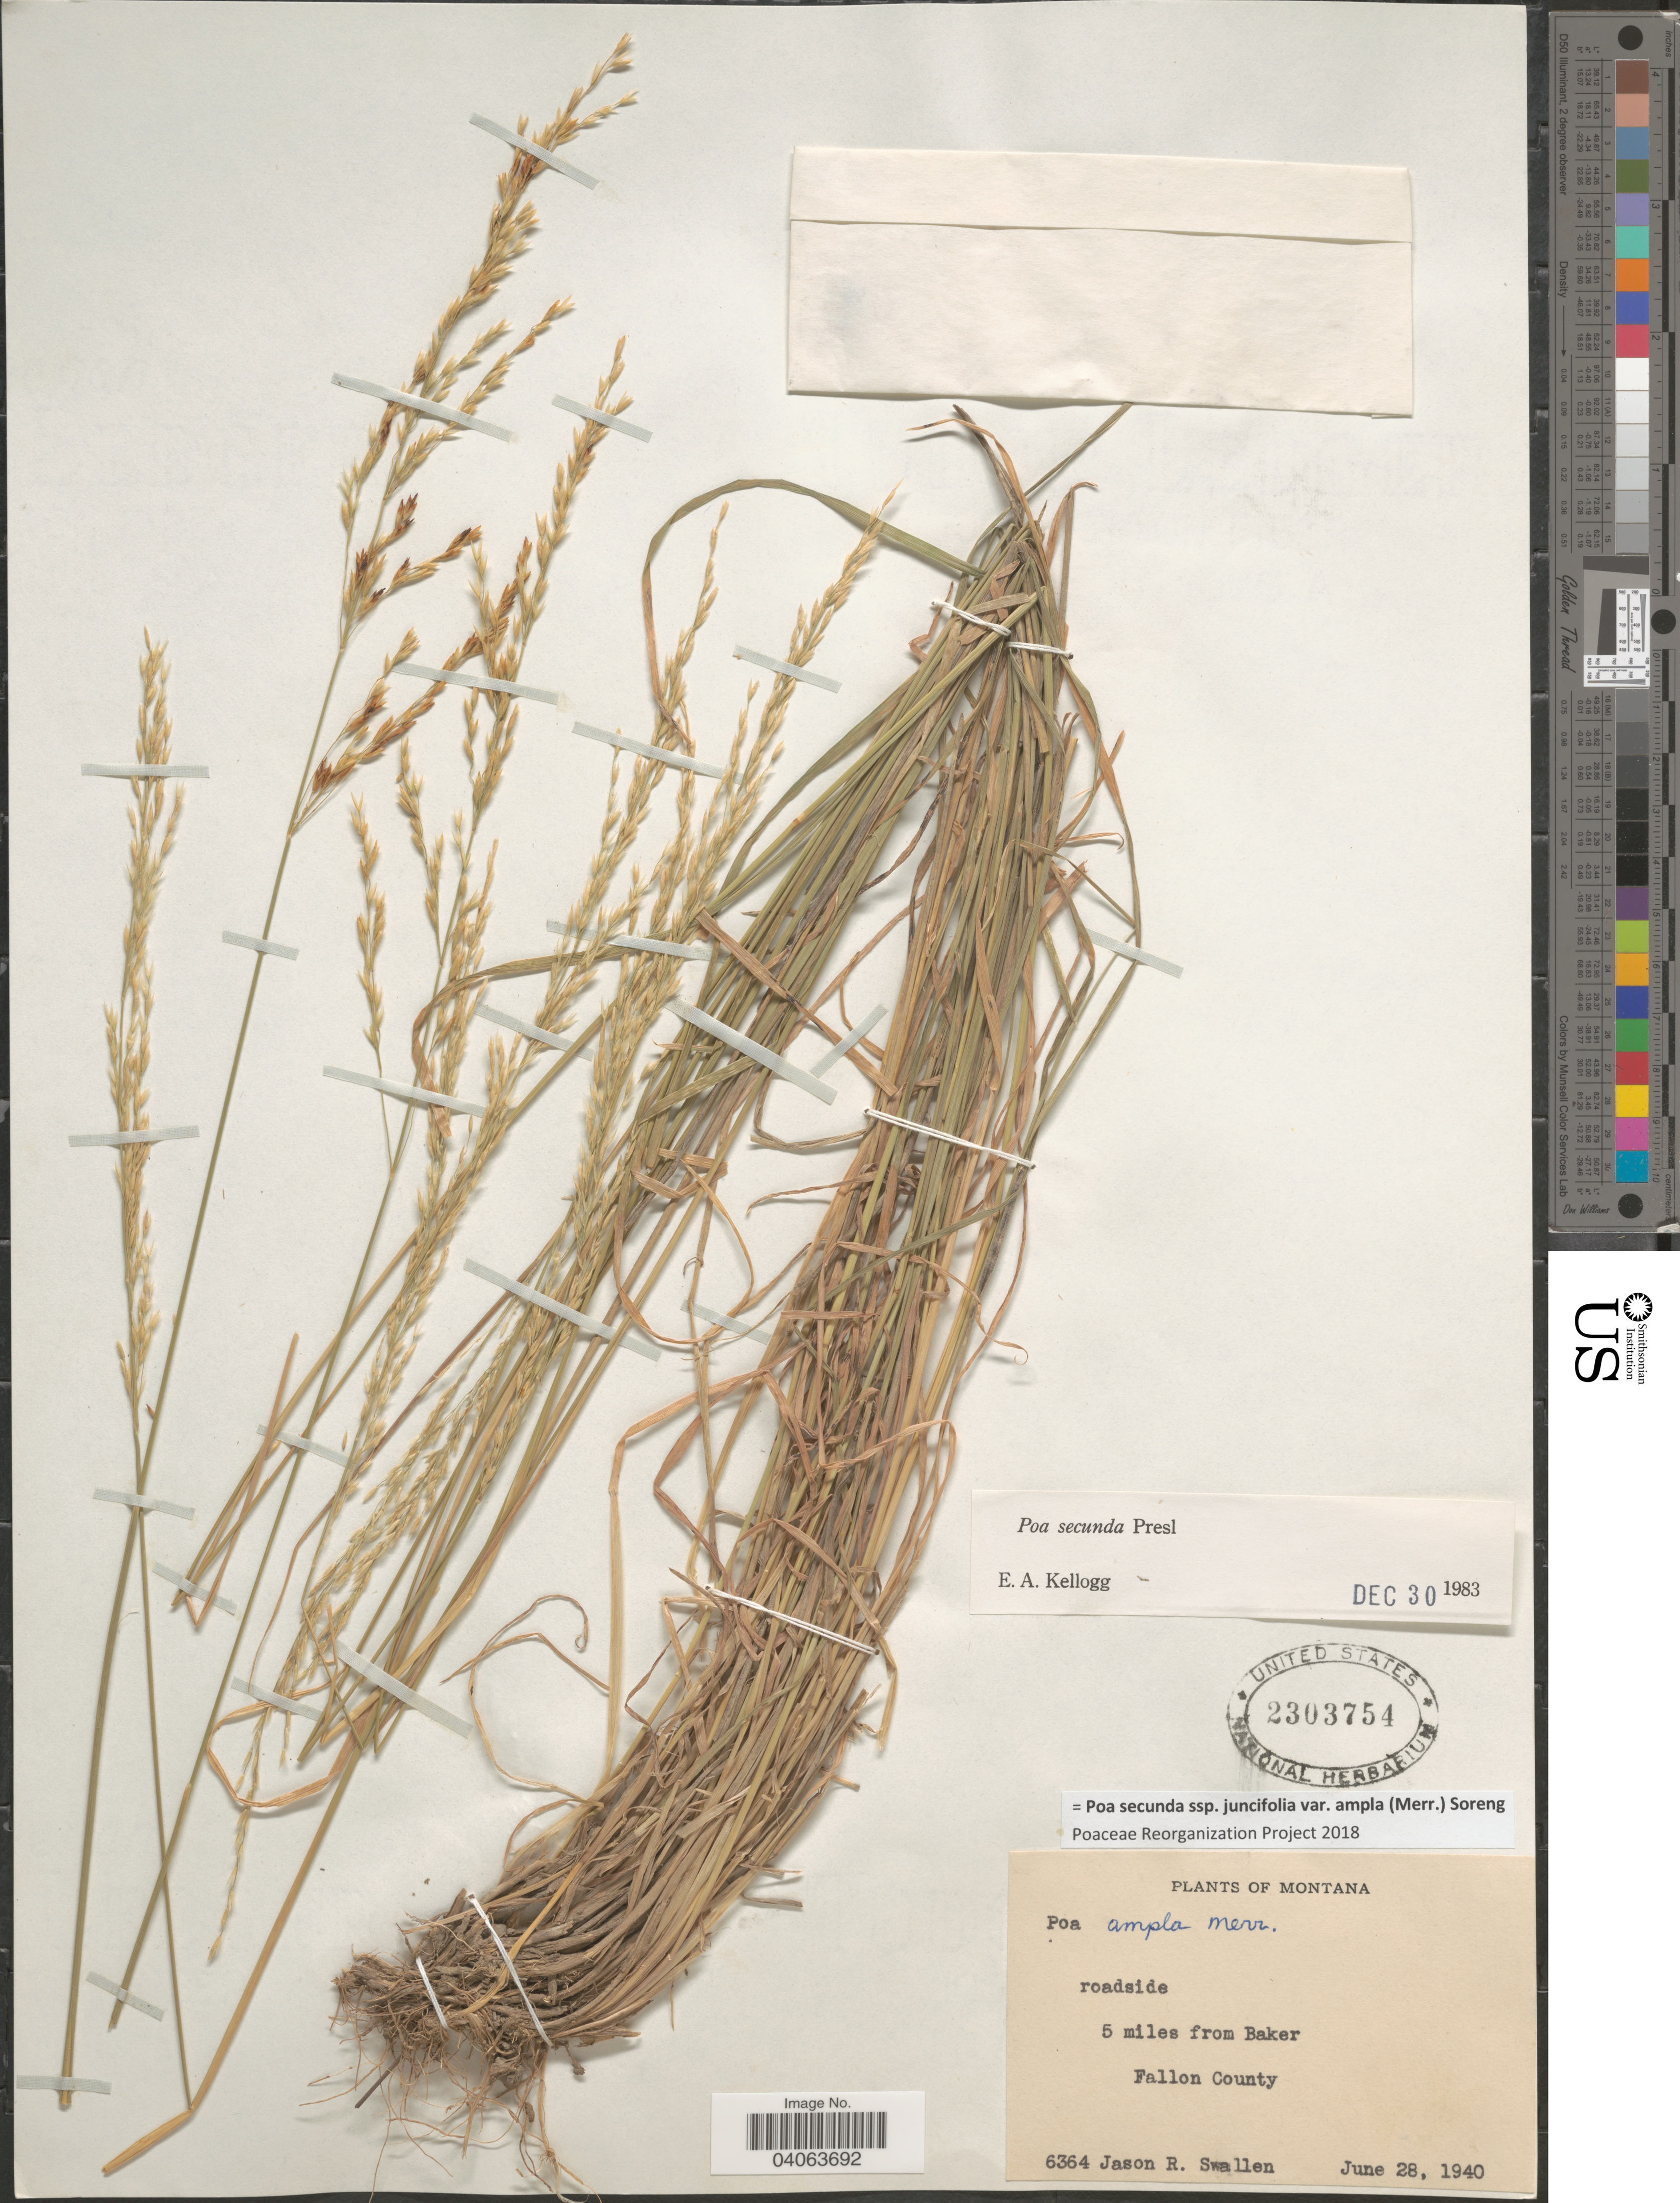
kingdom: Plantae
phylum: Tracheophyta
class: Liliopsida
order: Poales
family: Poaceae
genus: Poa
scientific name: Poa secunda subsp. juncifolia var. ampla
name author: (Merr.) Soreng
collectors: J. R. Swallen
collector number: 6364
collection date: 1940-06-28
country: United States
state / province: Montana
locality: Roadside 5 miles from Baker Fallon County.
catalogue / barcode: US 2303754